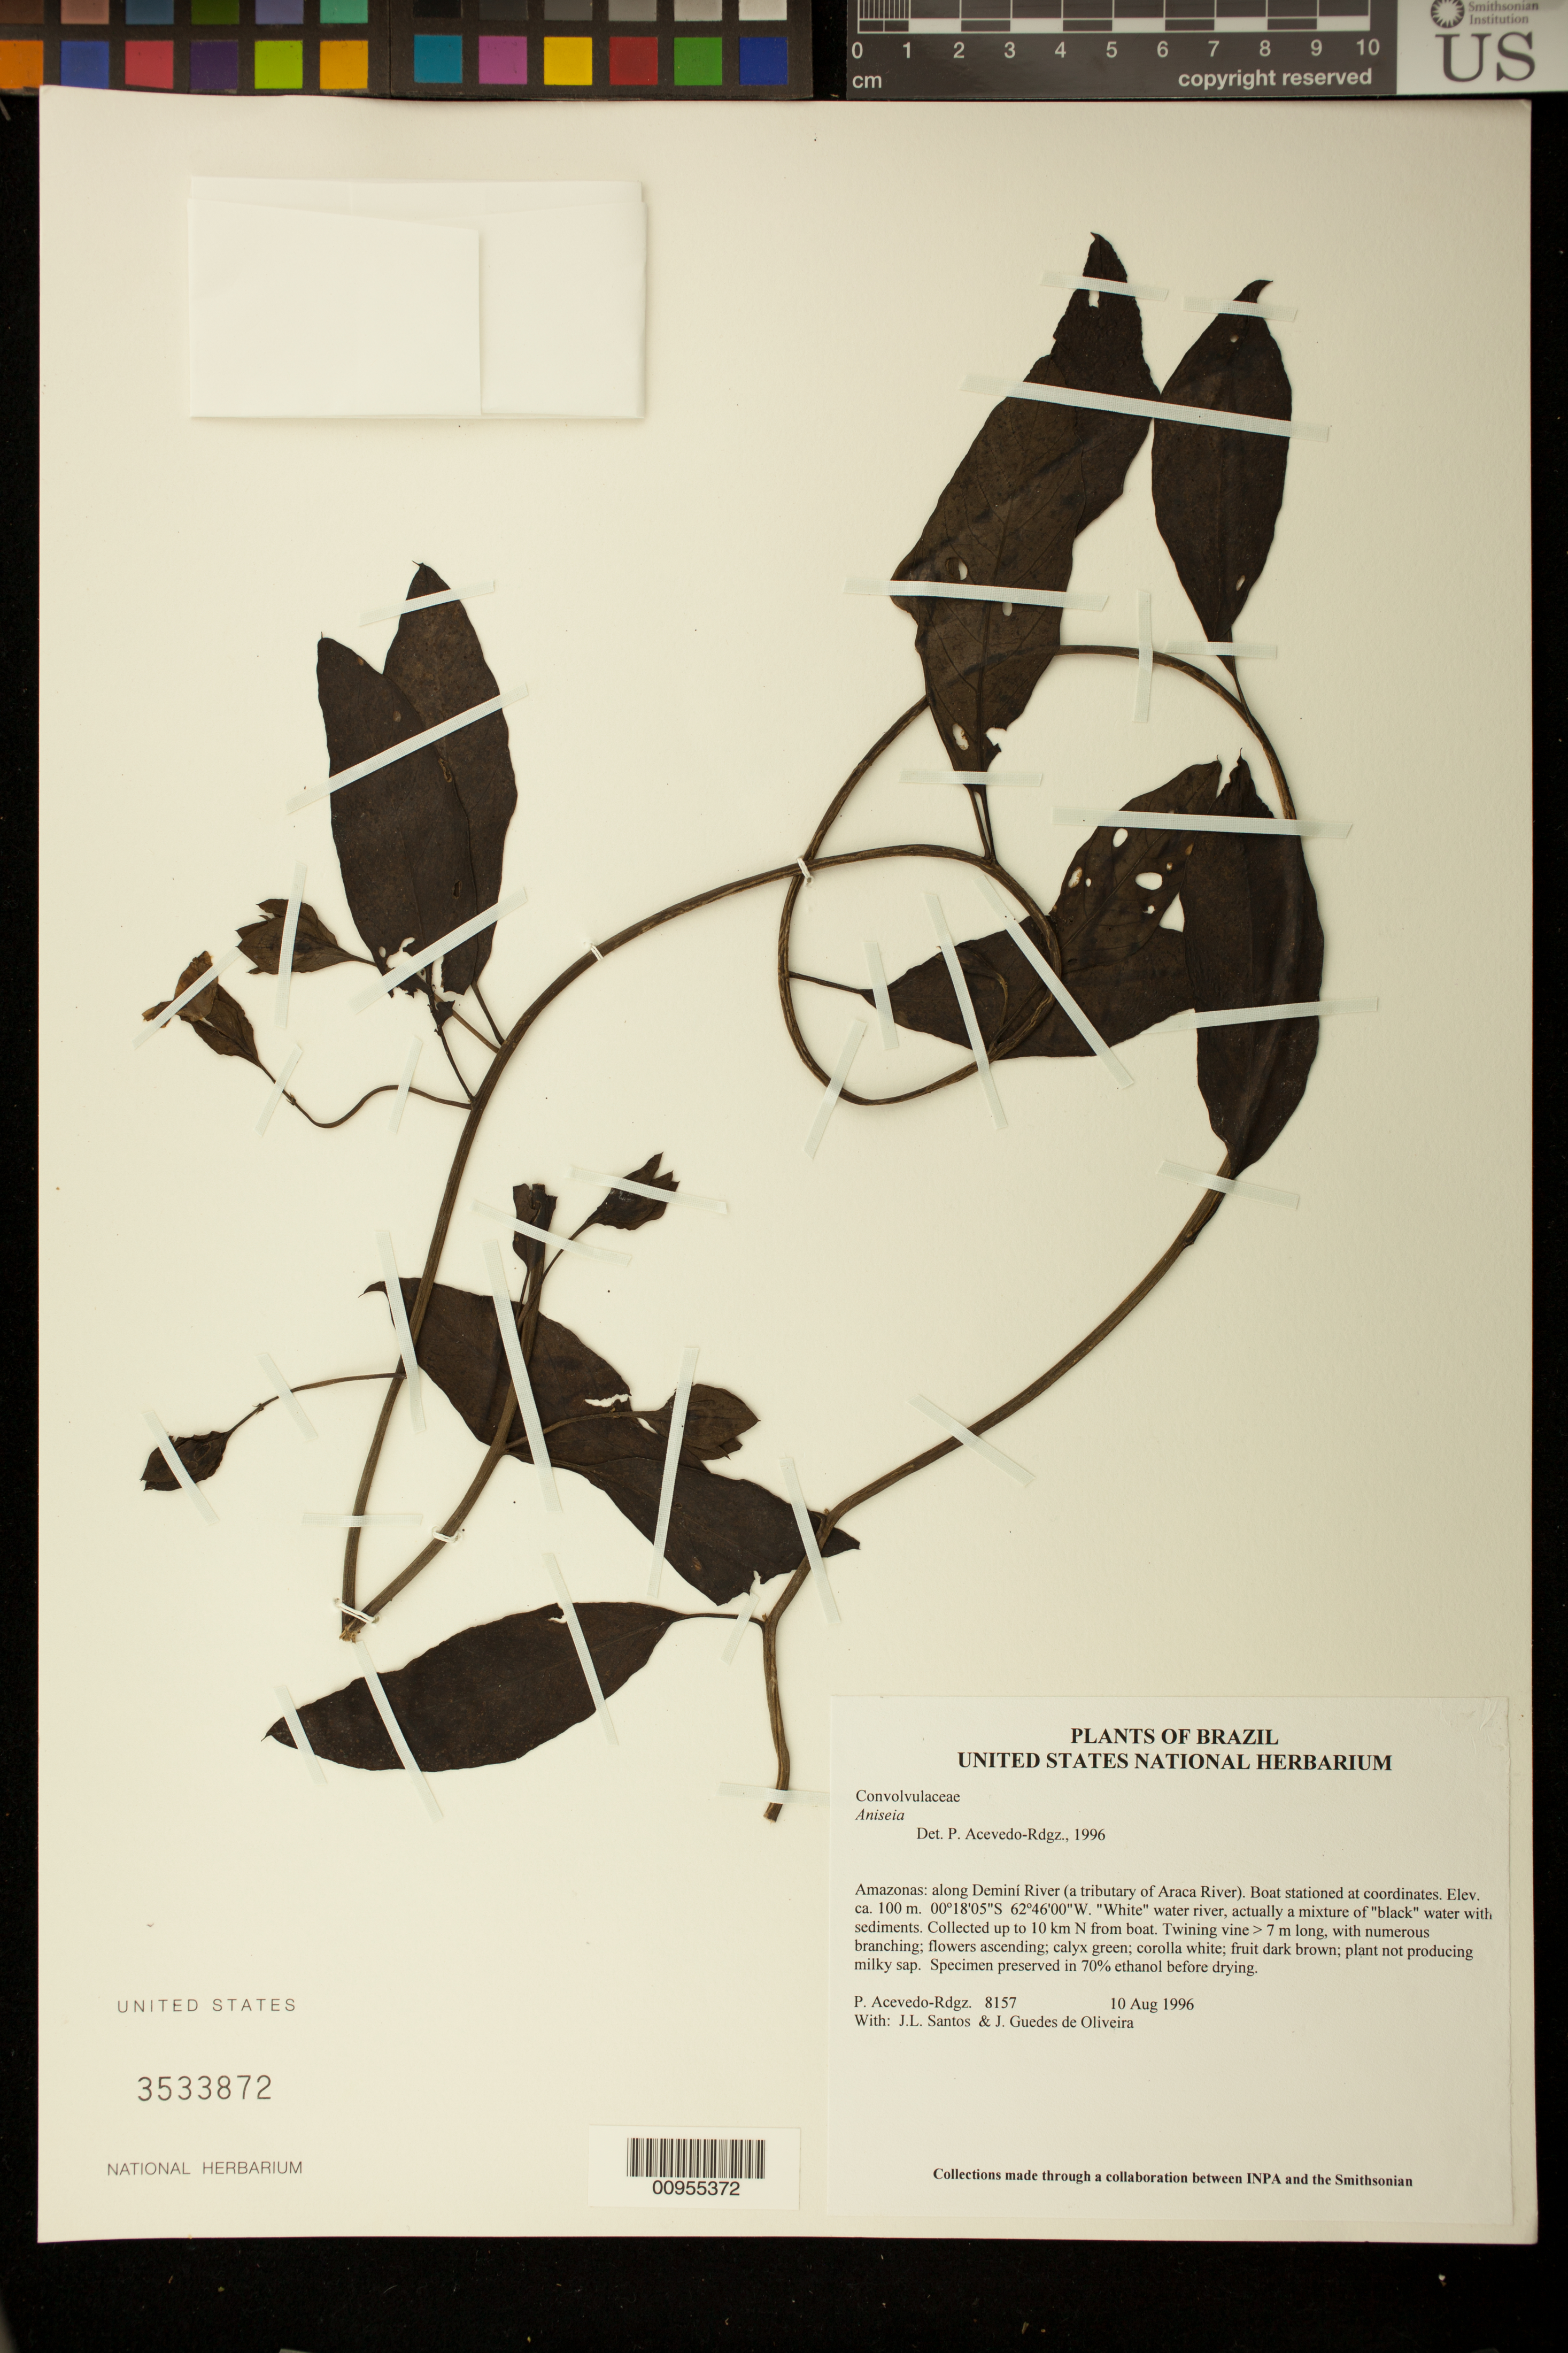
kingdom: Plantae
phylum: Tracheophyta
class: Magnoliopsida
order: Solanales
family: Convolvulaceae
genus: Aniseia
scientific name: Aniseia martinicensis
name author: (Jacq.) Choisy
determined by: Strong, M. T., (US), Smithsonian Institution - National Museum of Natural History (UNITED STATES)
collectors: P. Acevedo-Rodr., J. L. Santos & J. Guedes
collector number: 8157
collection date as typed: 10 Aug 1996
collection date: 1996-08-10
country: Brazil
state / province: Amazonas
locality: Amazonas: along Deminí River (a tributary of Araca River). Boat stationed at coordinates.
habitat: "White" water river, actually a mixture of "black" water with sediments. Collected up to 10 km N from boat.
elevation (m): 100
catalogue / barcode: US 3533872